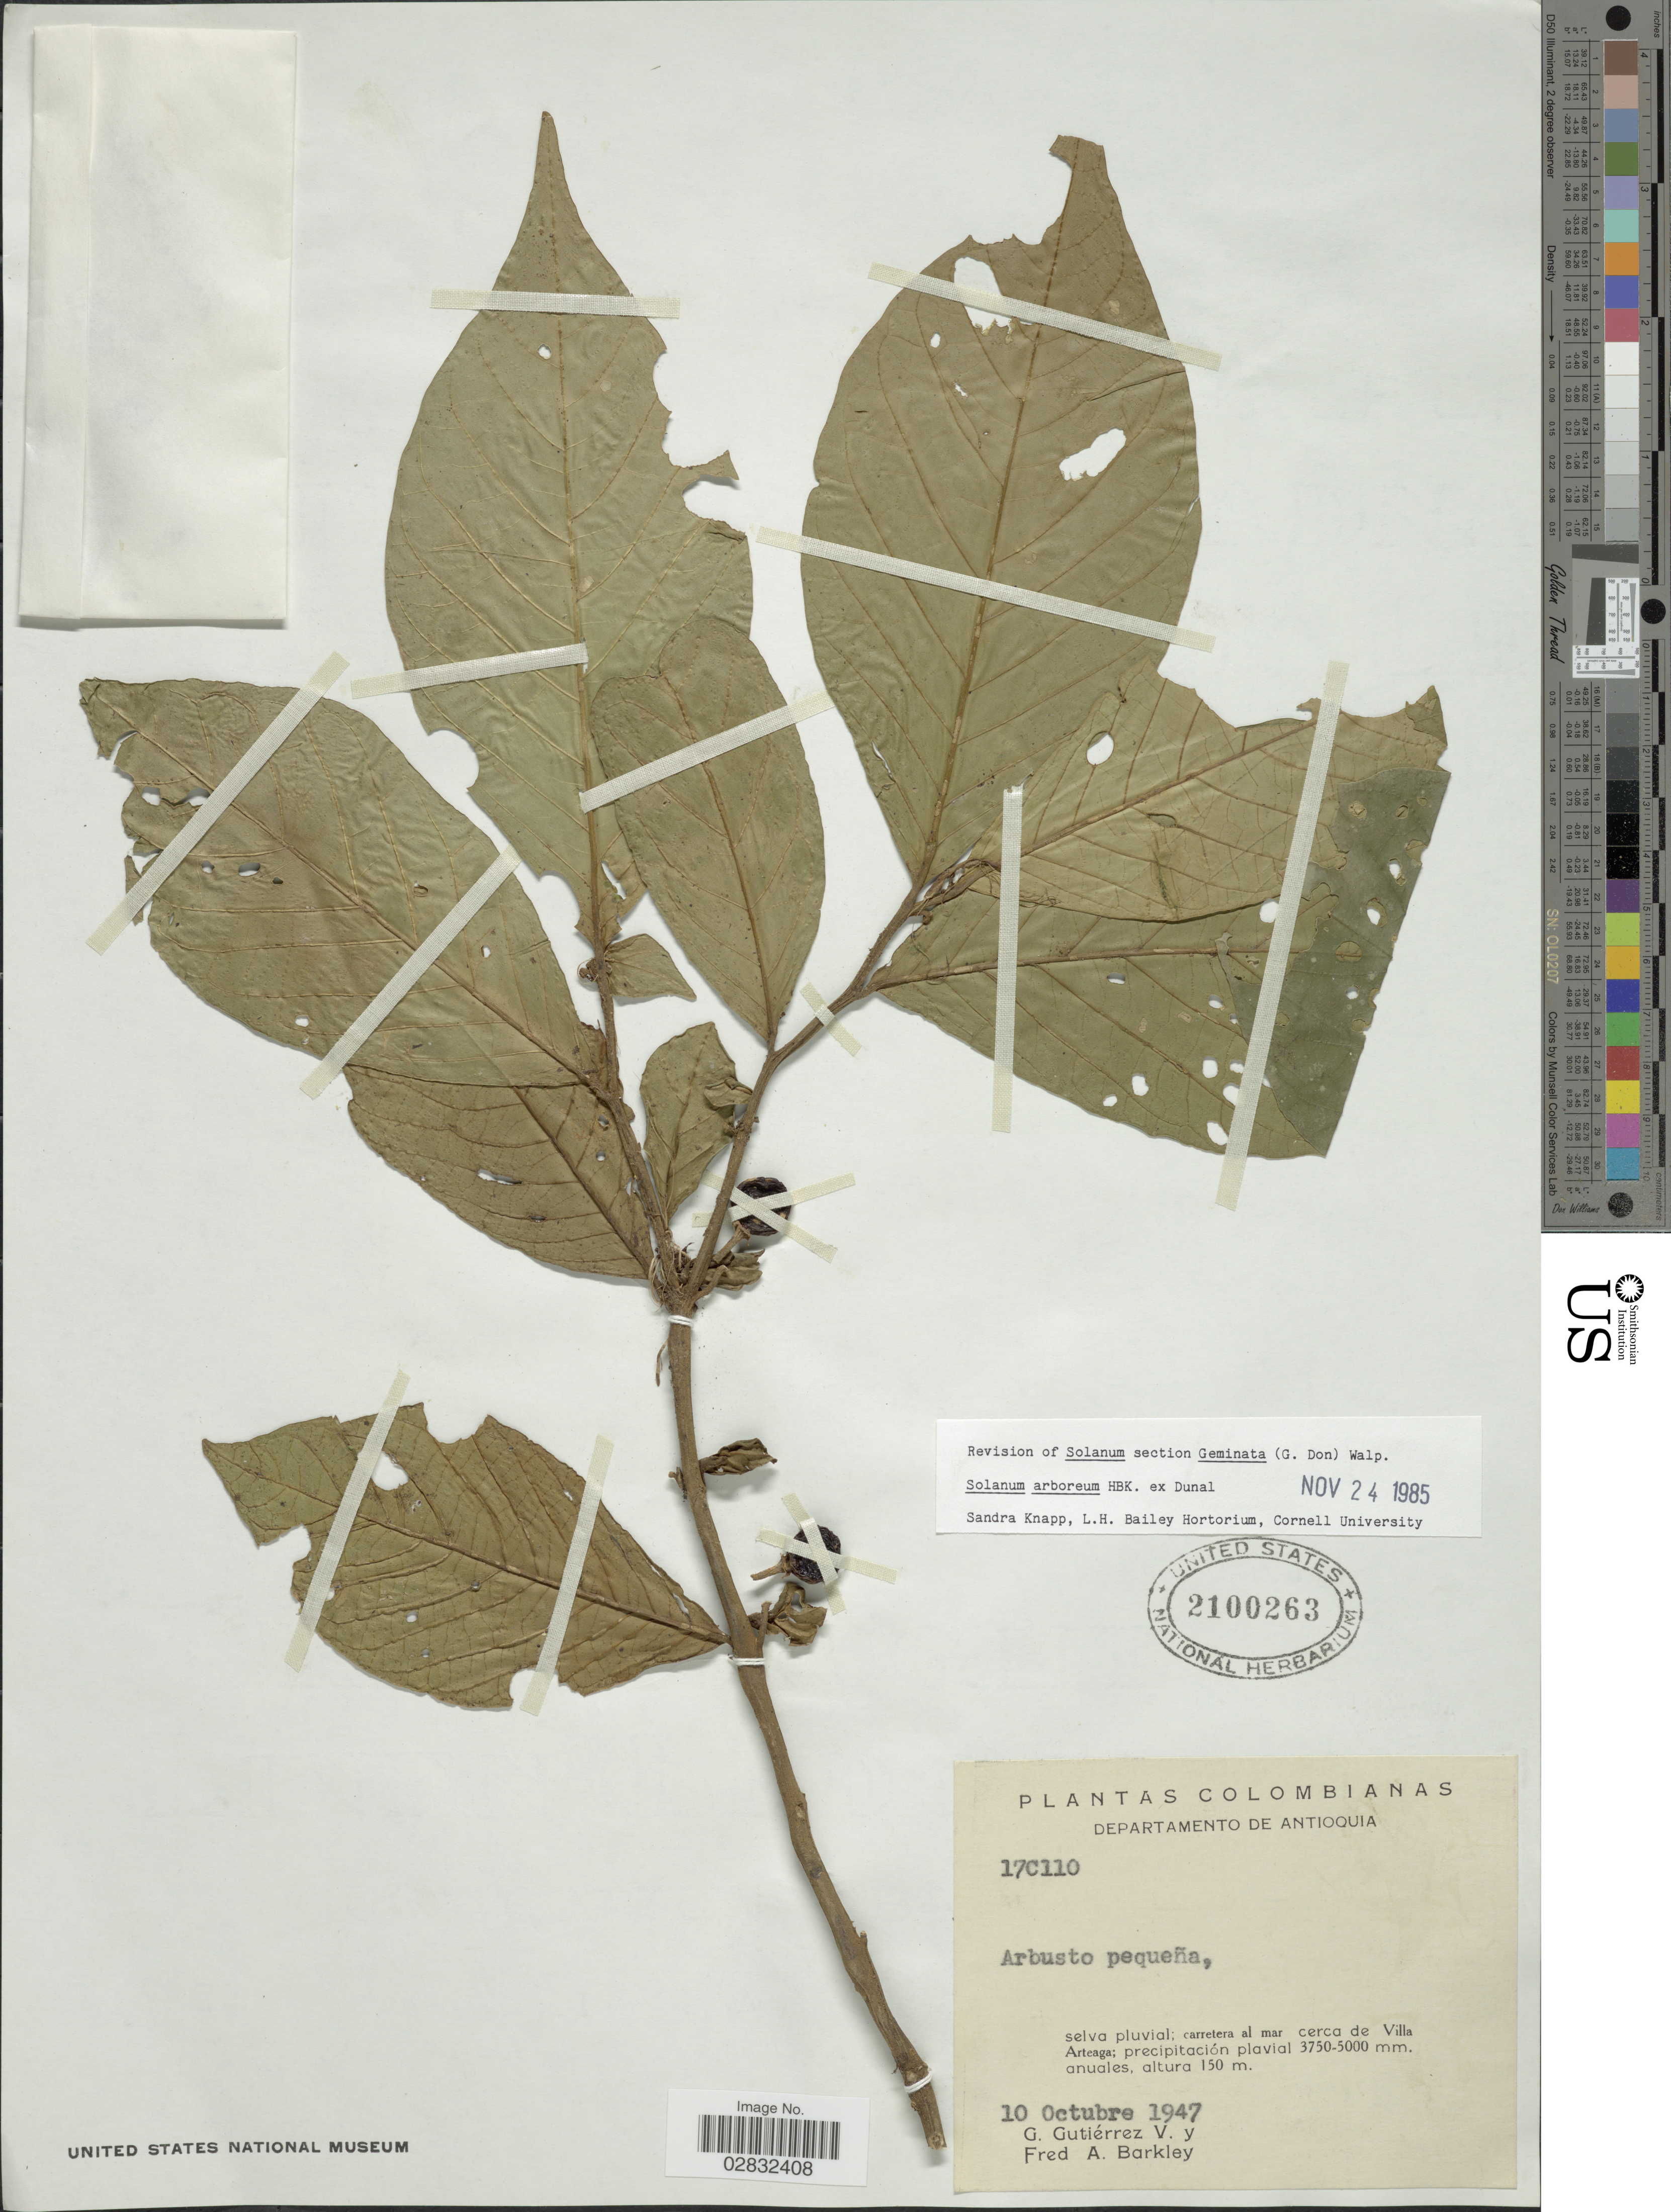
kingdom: Plantae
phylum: Tracheophyta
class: Magnoliopsida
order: Solanales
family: Solanaceae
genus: Solanum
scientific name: Solanum arboreum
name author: Dunal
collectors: G. Gutiérrez V. & F. A. Barkley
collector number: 17C110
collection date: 1947-10-10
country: Colombia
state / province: Antioquia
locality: Departamento De Antioquia, carretera al mar cerca de Villa Arteaga.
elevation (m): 150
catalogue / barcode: US 2100263